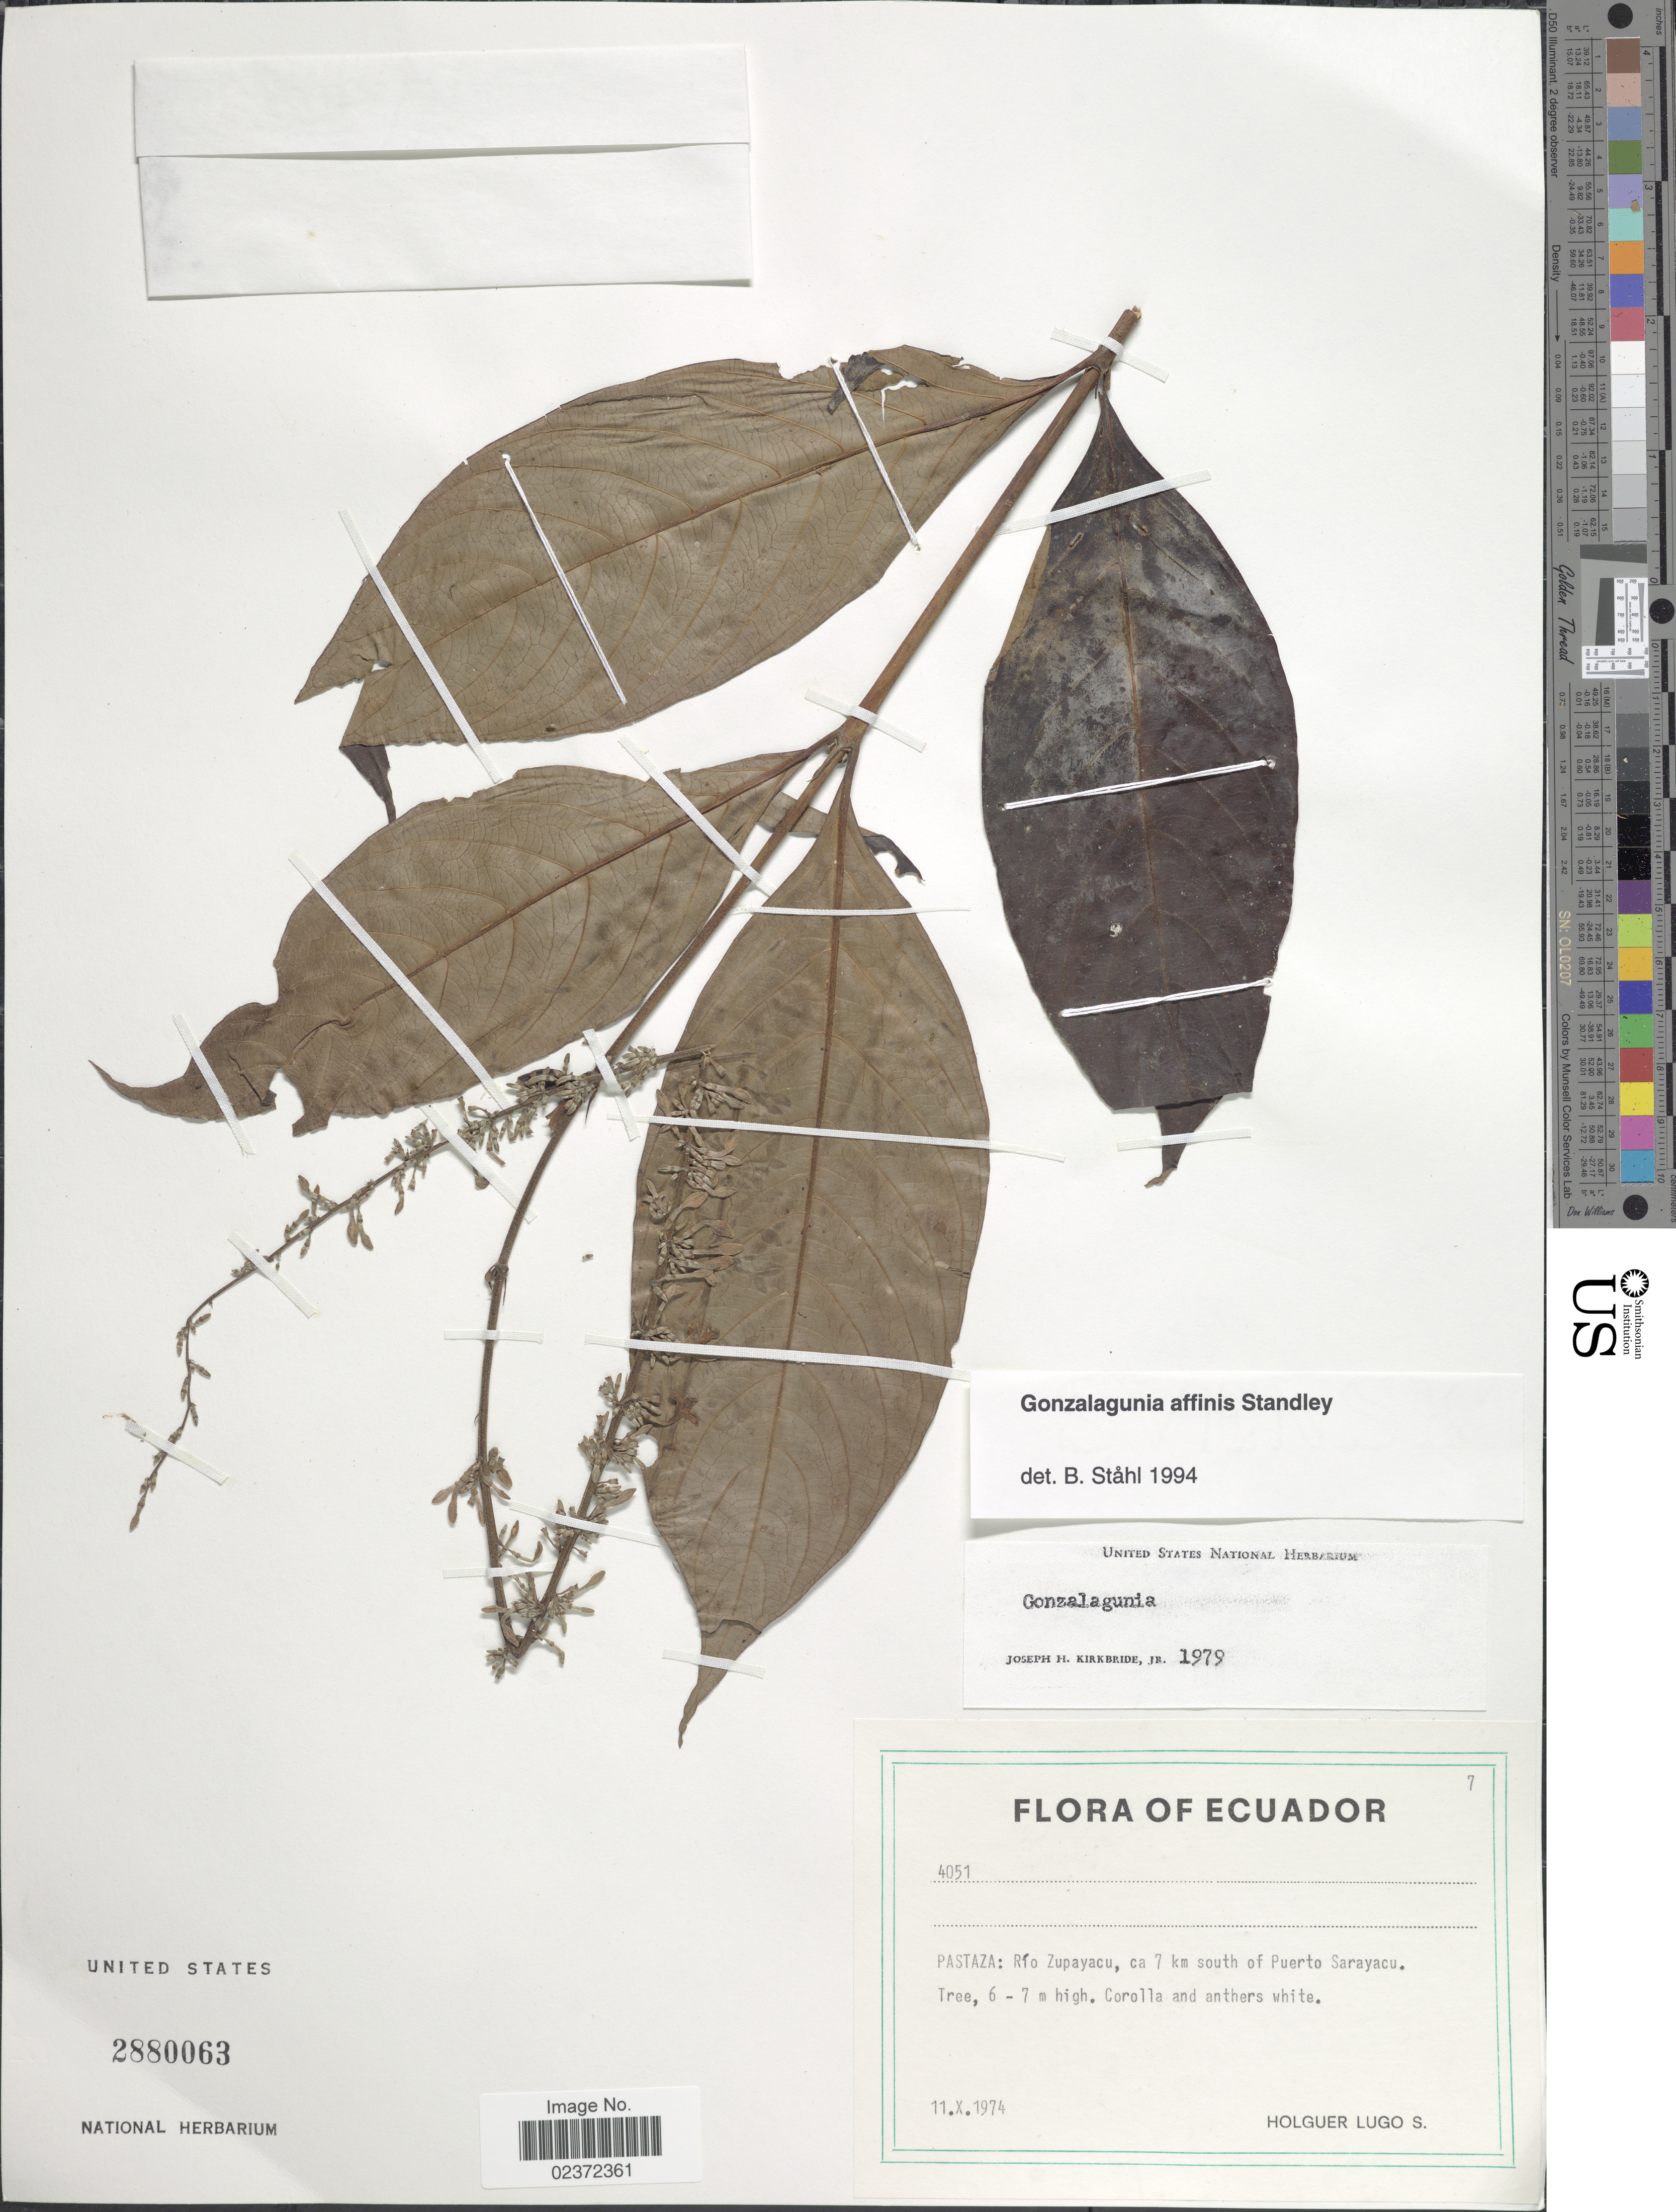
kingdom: Plantae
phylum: Tracheophyta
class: Magnoliopsida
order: Gentianales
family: Rubiaceae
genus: Gonzalagunia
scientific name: Gonzalagunia affinis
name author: Standl. ex Steyerm.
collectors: H. Lugo S.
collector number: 4051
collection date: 1974-10-11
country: Ecuador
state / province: Pastaza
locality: Río Zupayacu, ca. 7 km south of Puerto Sarayacu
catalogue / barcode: US 2880063